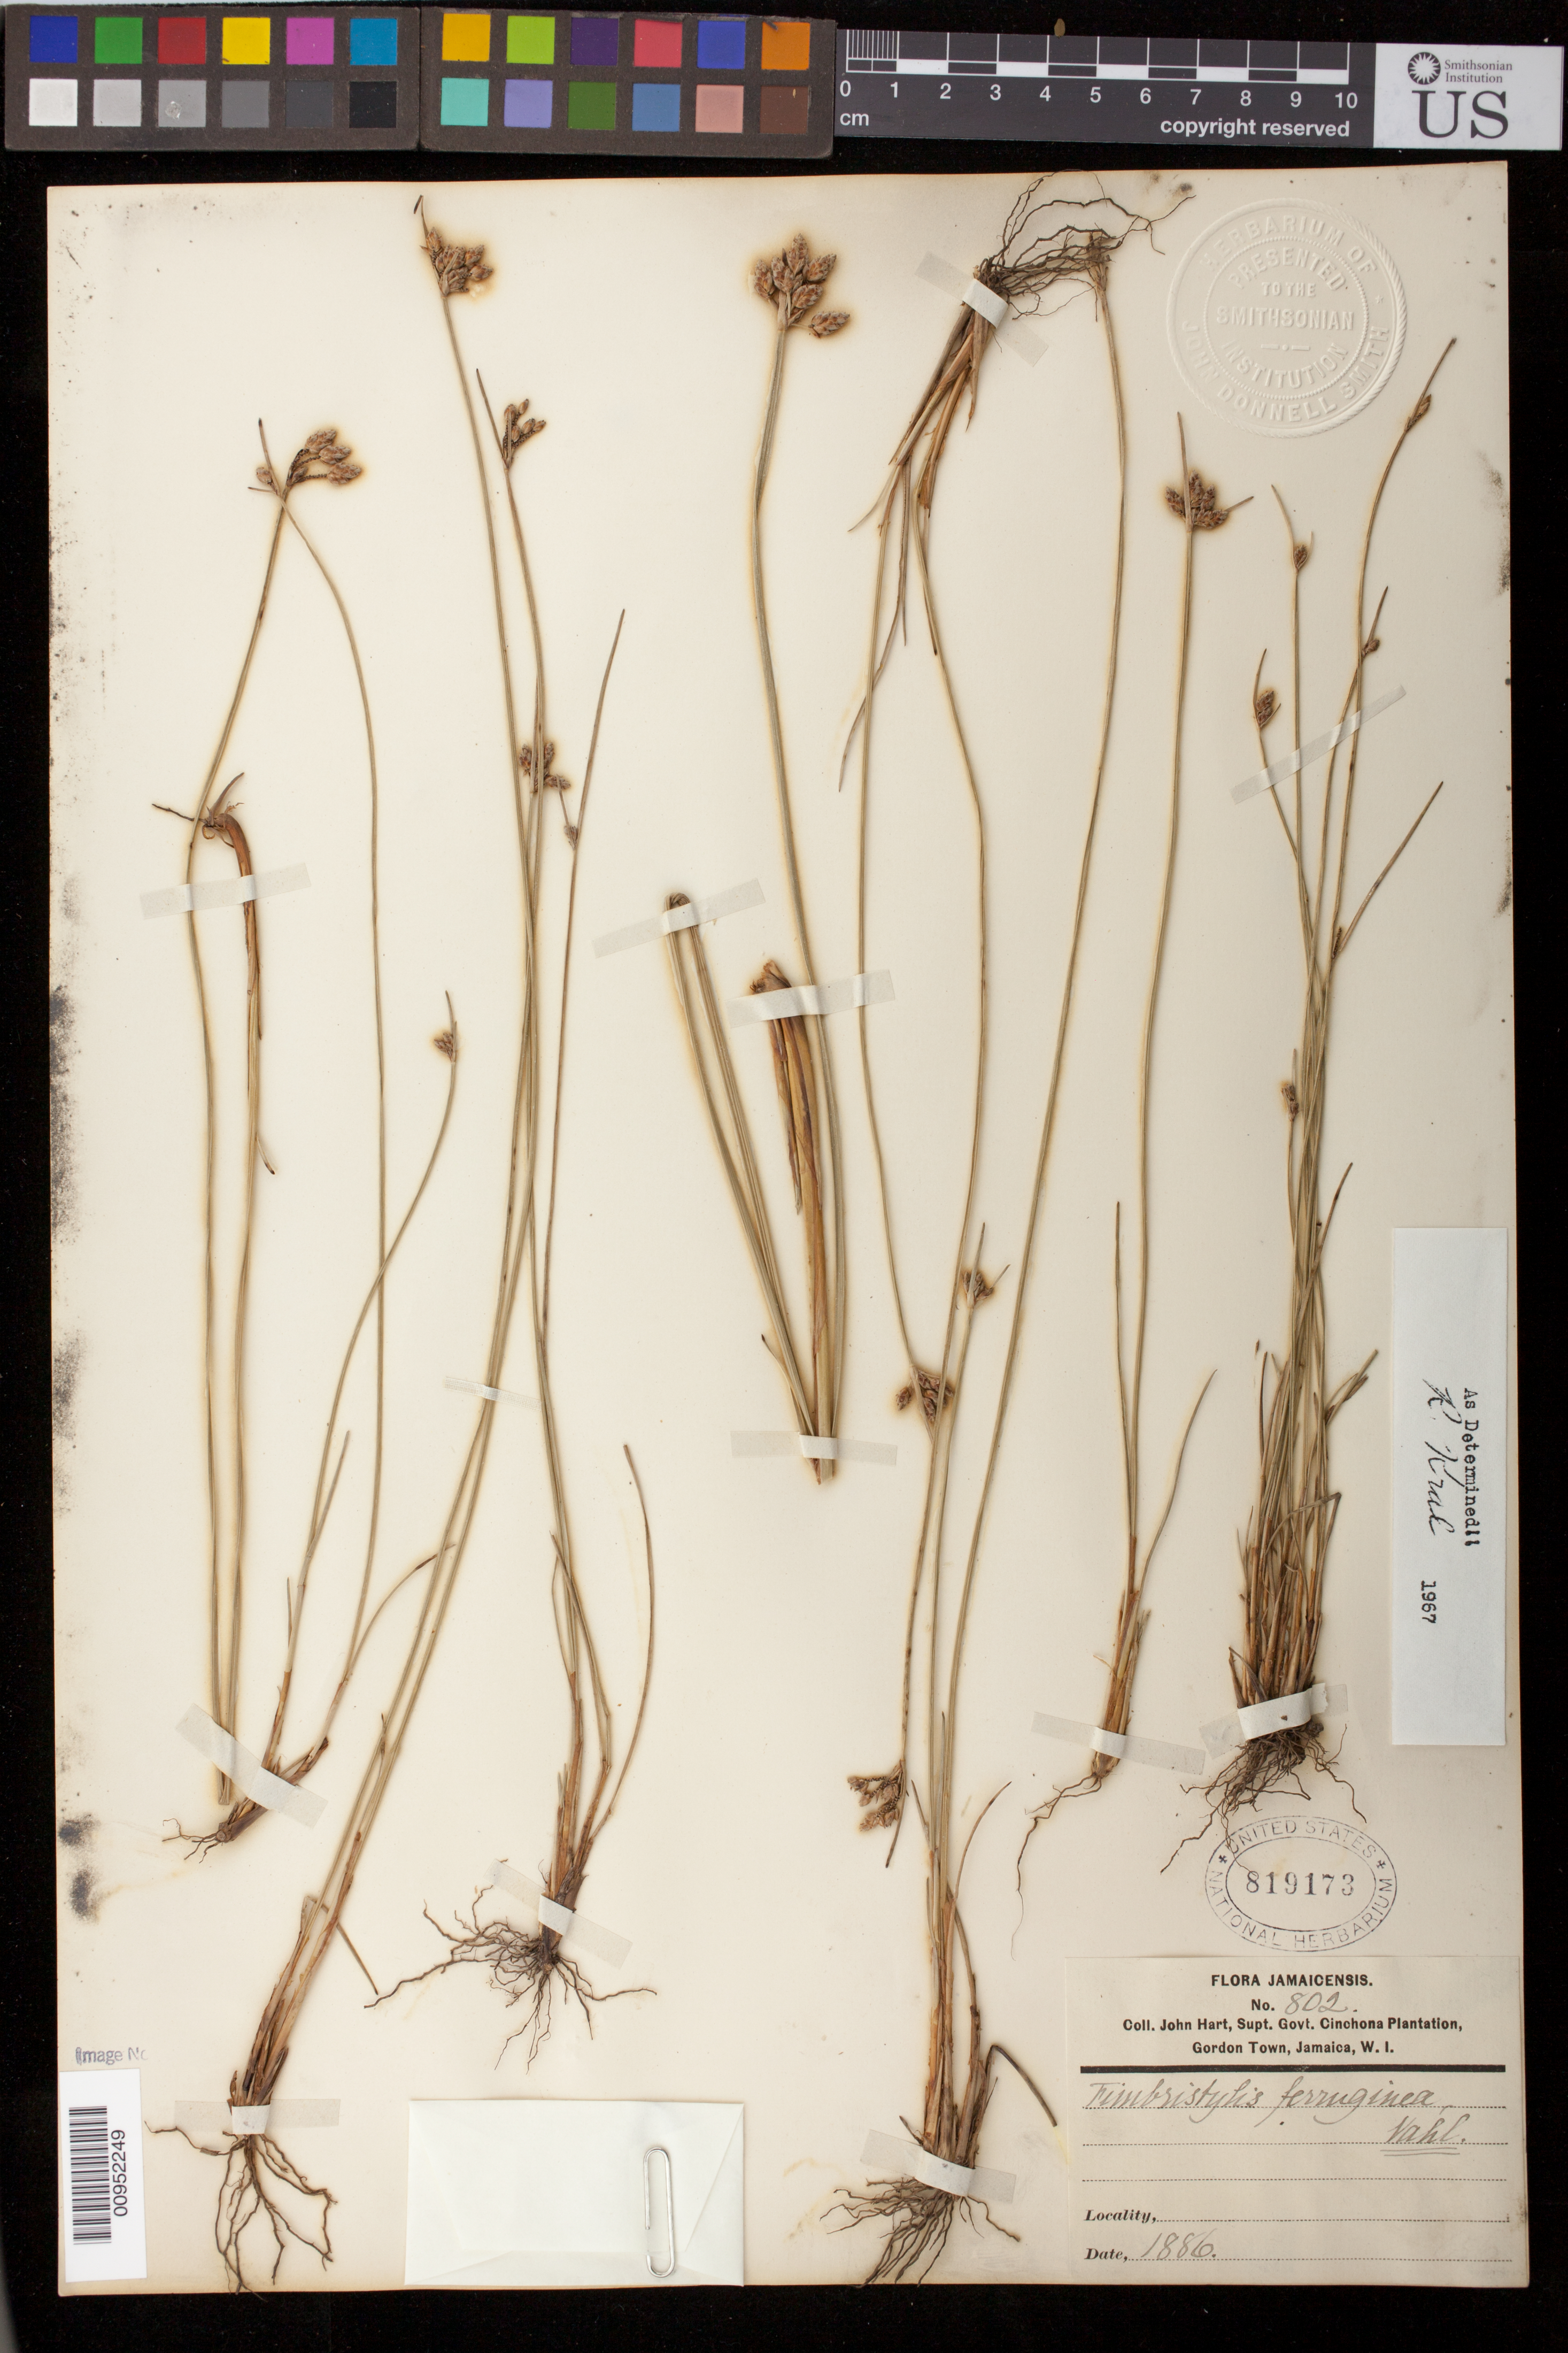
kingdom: Plantae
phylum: Tracheophyta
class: Liliopsida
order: Poales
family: Cyperaceae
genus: Fimbristylis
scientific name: Fimbristylis ferruginea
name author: (L.) Vahl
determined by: Kral, Robert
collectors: J. Hart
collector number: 802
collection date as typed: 1886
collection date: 1886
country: Jamaica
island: Jamaica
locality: Supt. Govt. Cinchona Plantation, Gordon Town,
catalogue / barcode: US 819173